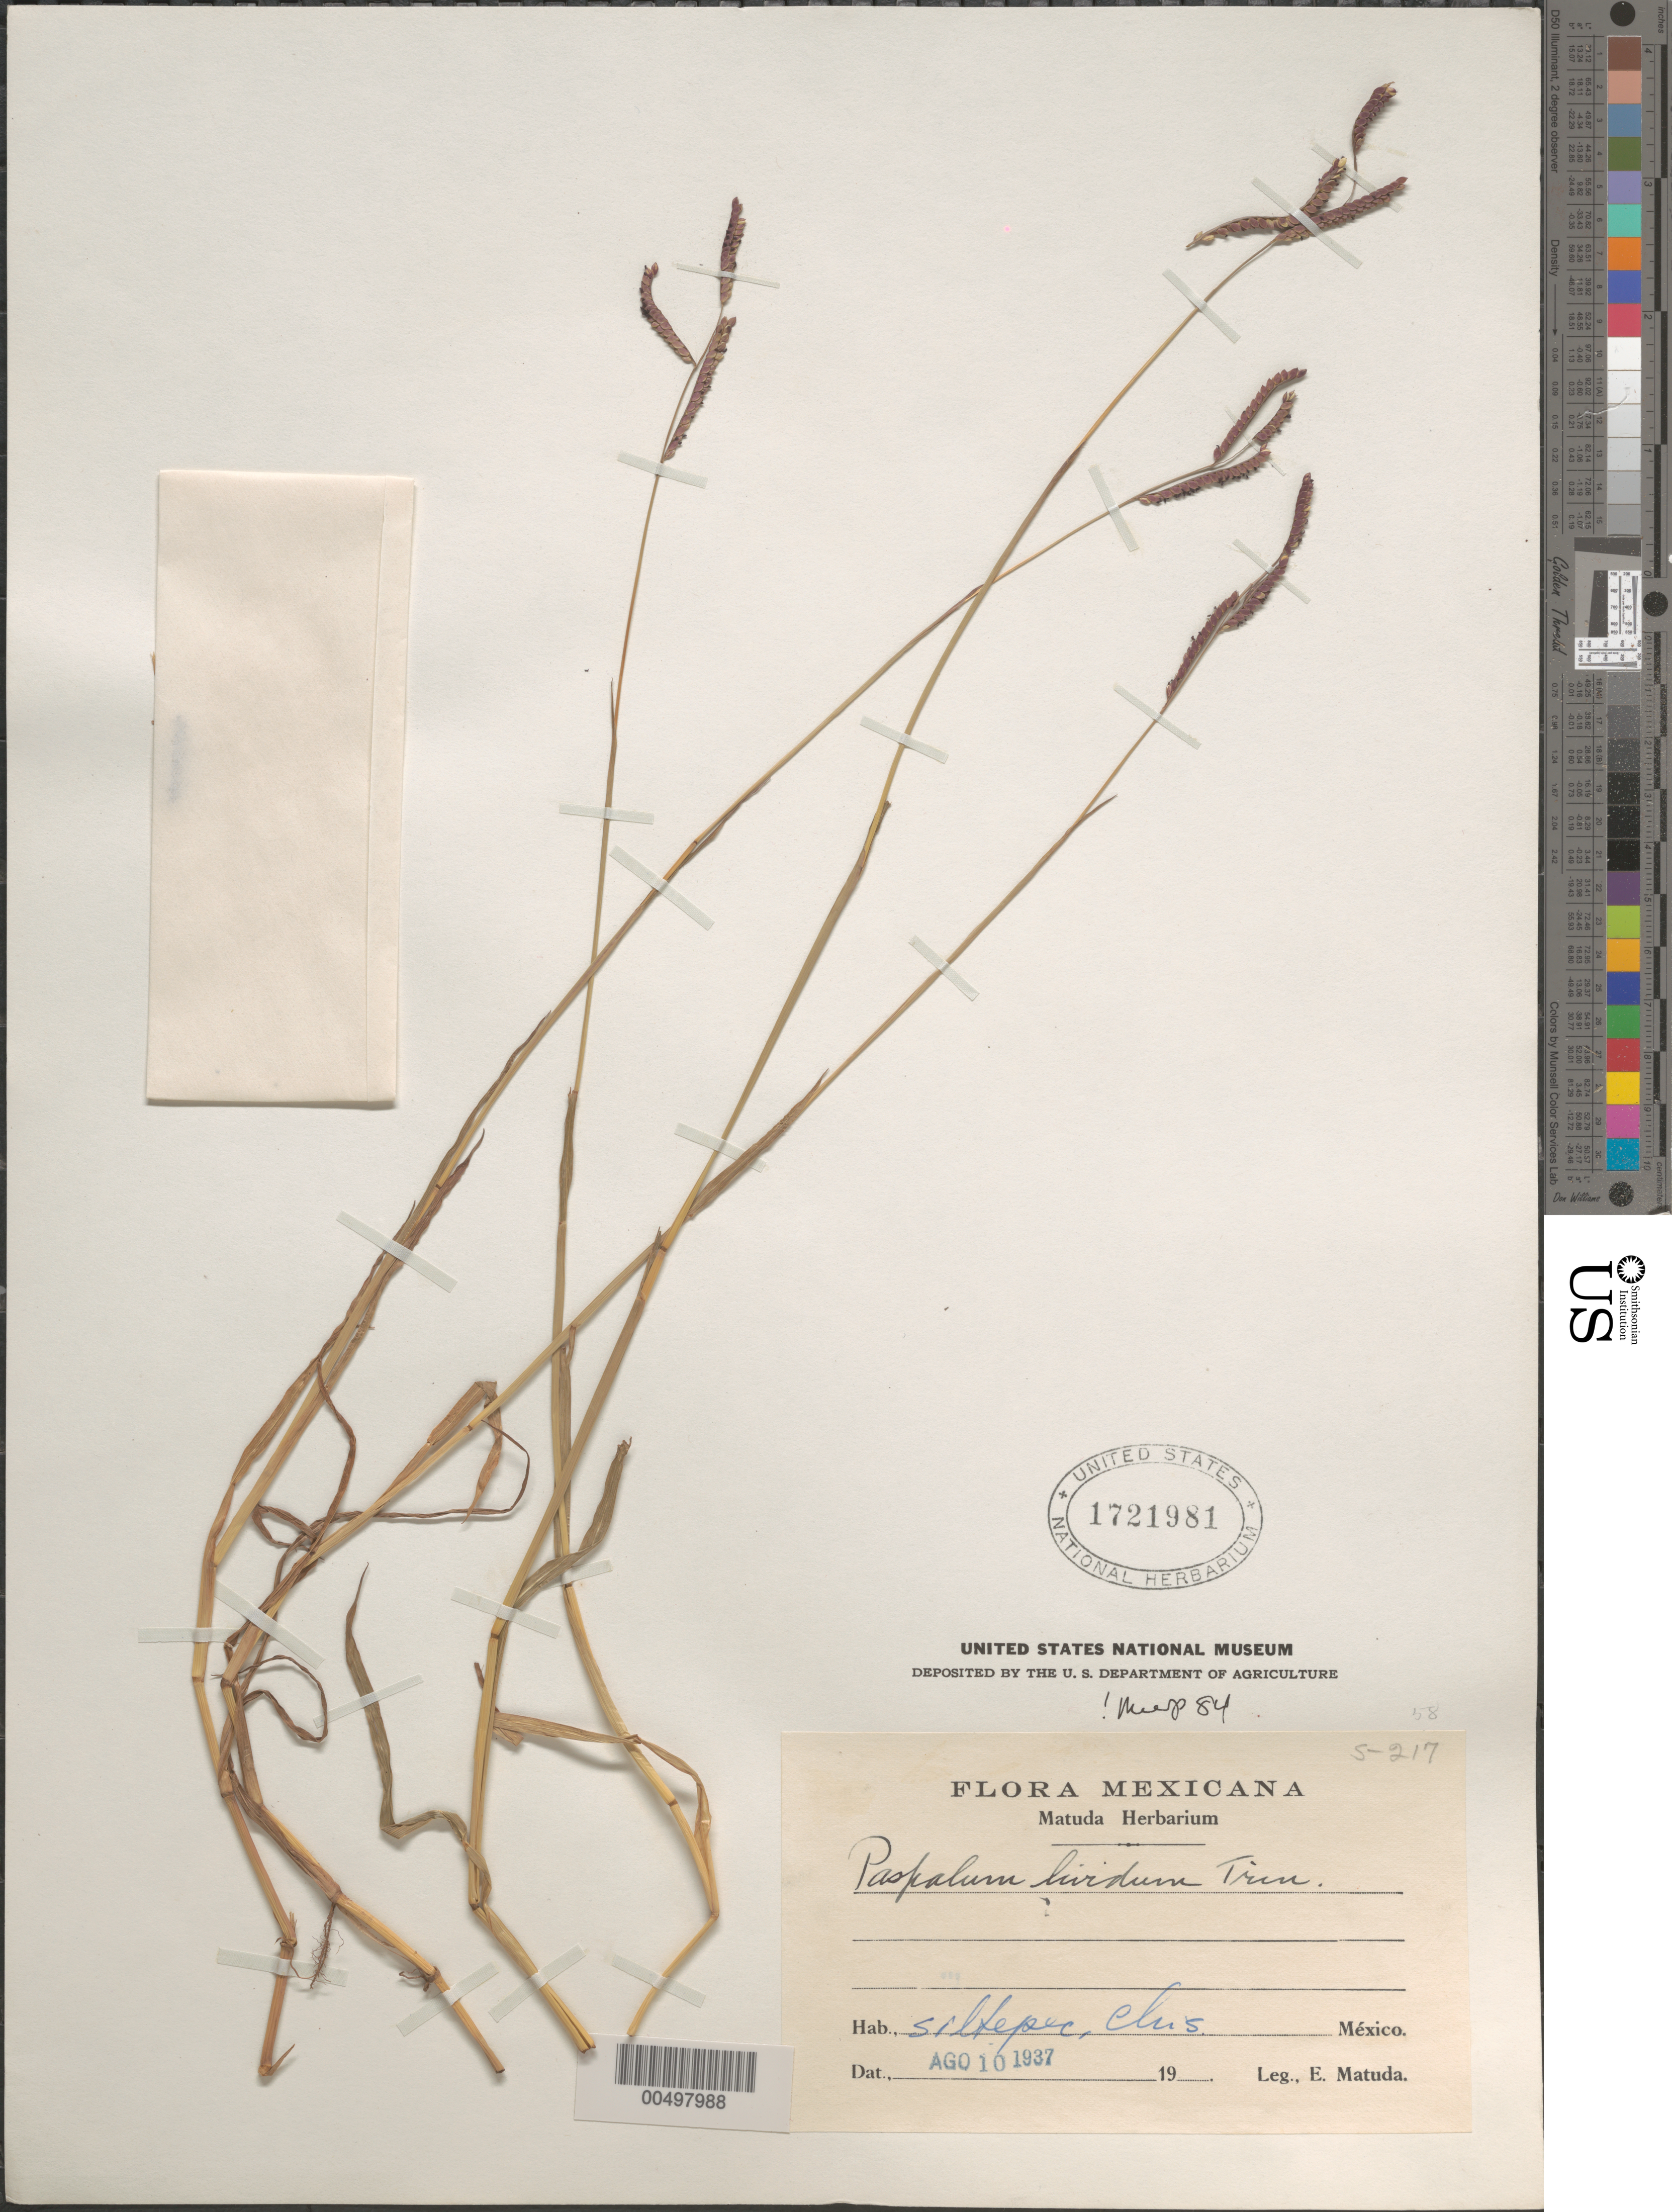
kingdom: Plantae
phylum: Tracheophyta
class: Liliopsida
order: Poales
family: Poaceae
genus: Paspalum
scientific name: Paspalum lividum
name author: Trin. in Schltdl.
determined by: Pohl, R. W.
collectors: E. Matuda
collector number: S-217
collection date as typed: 10 Aug 1937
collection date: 1937-08-10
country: Mexico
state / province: Chiapas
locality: Siltepec [or Soltepec]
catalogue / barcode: US 1721981